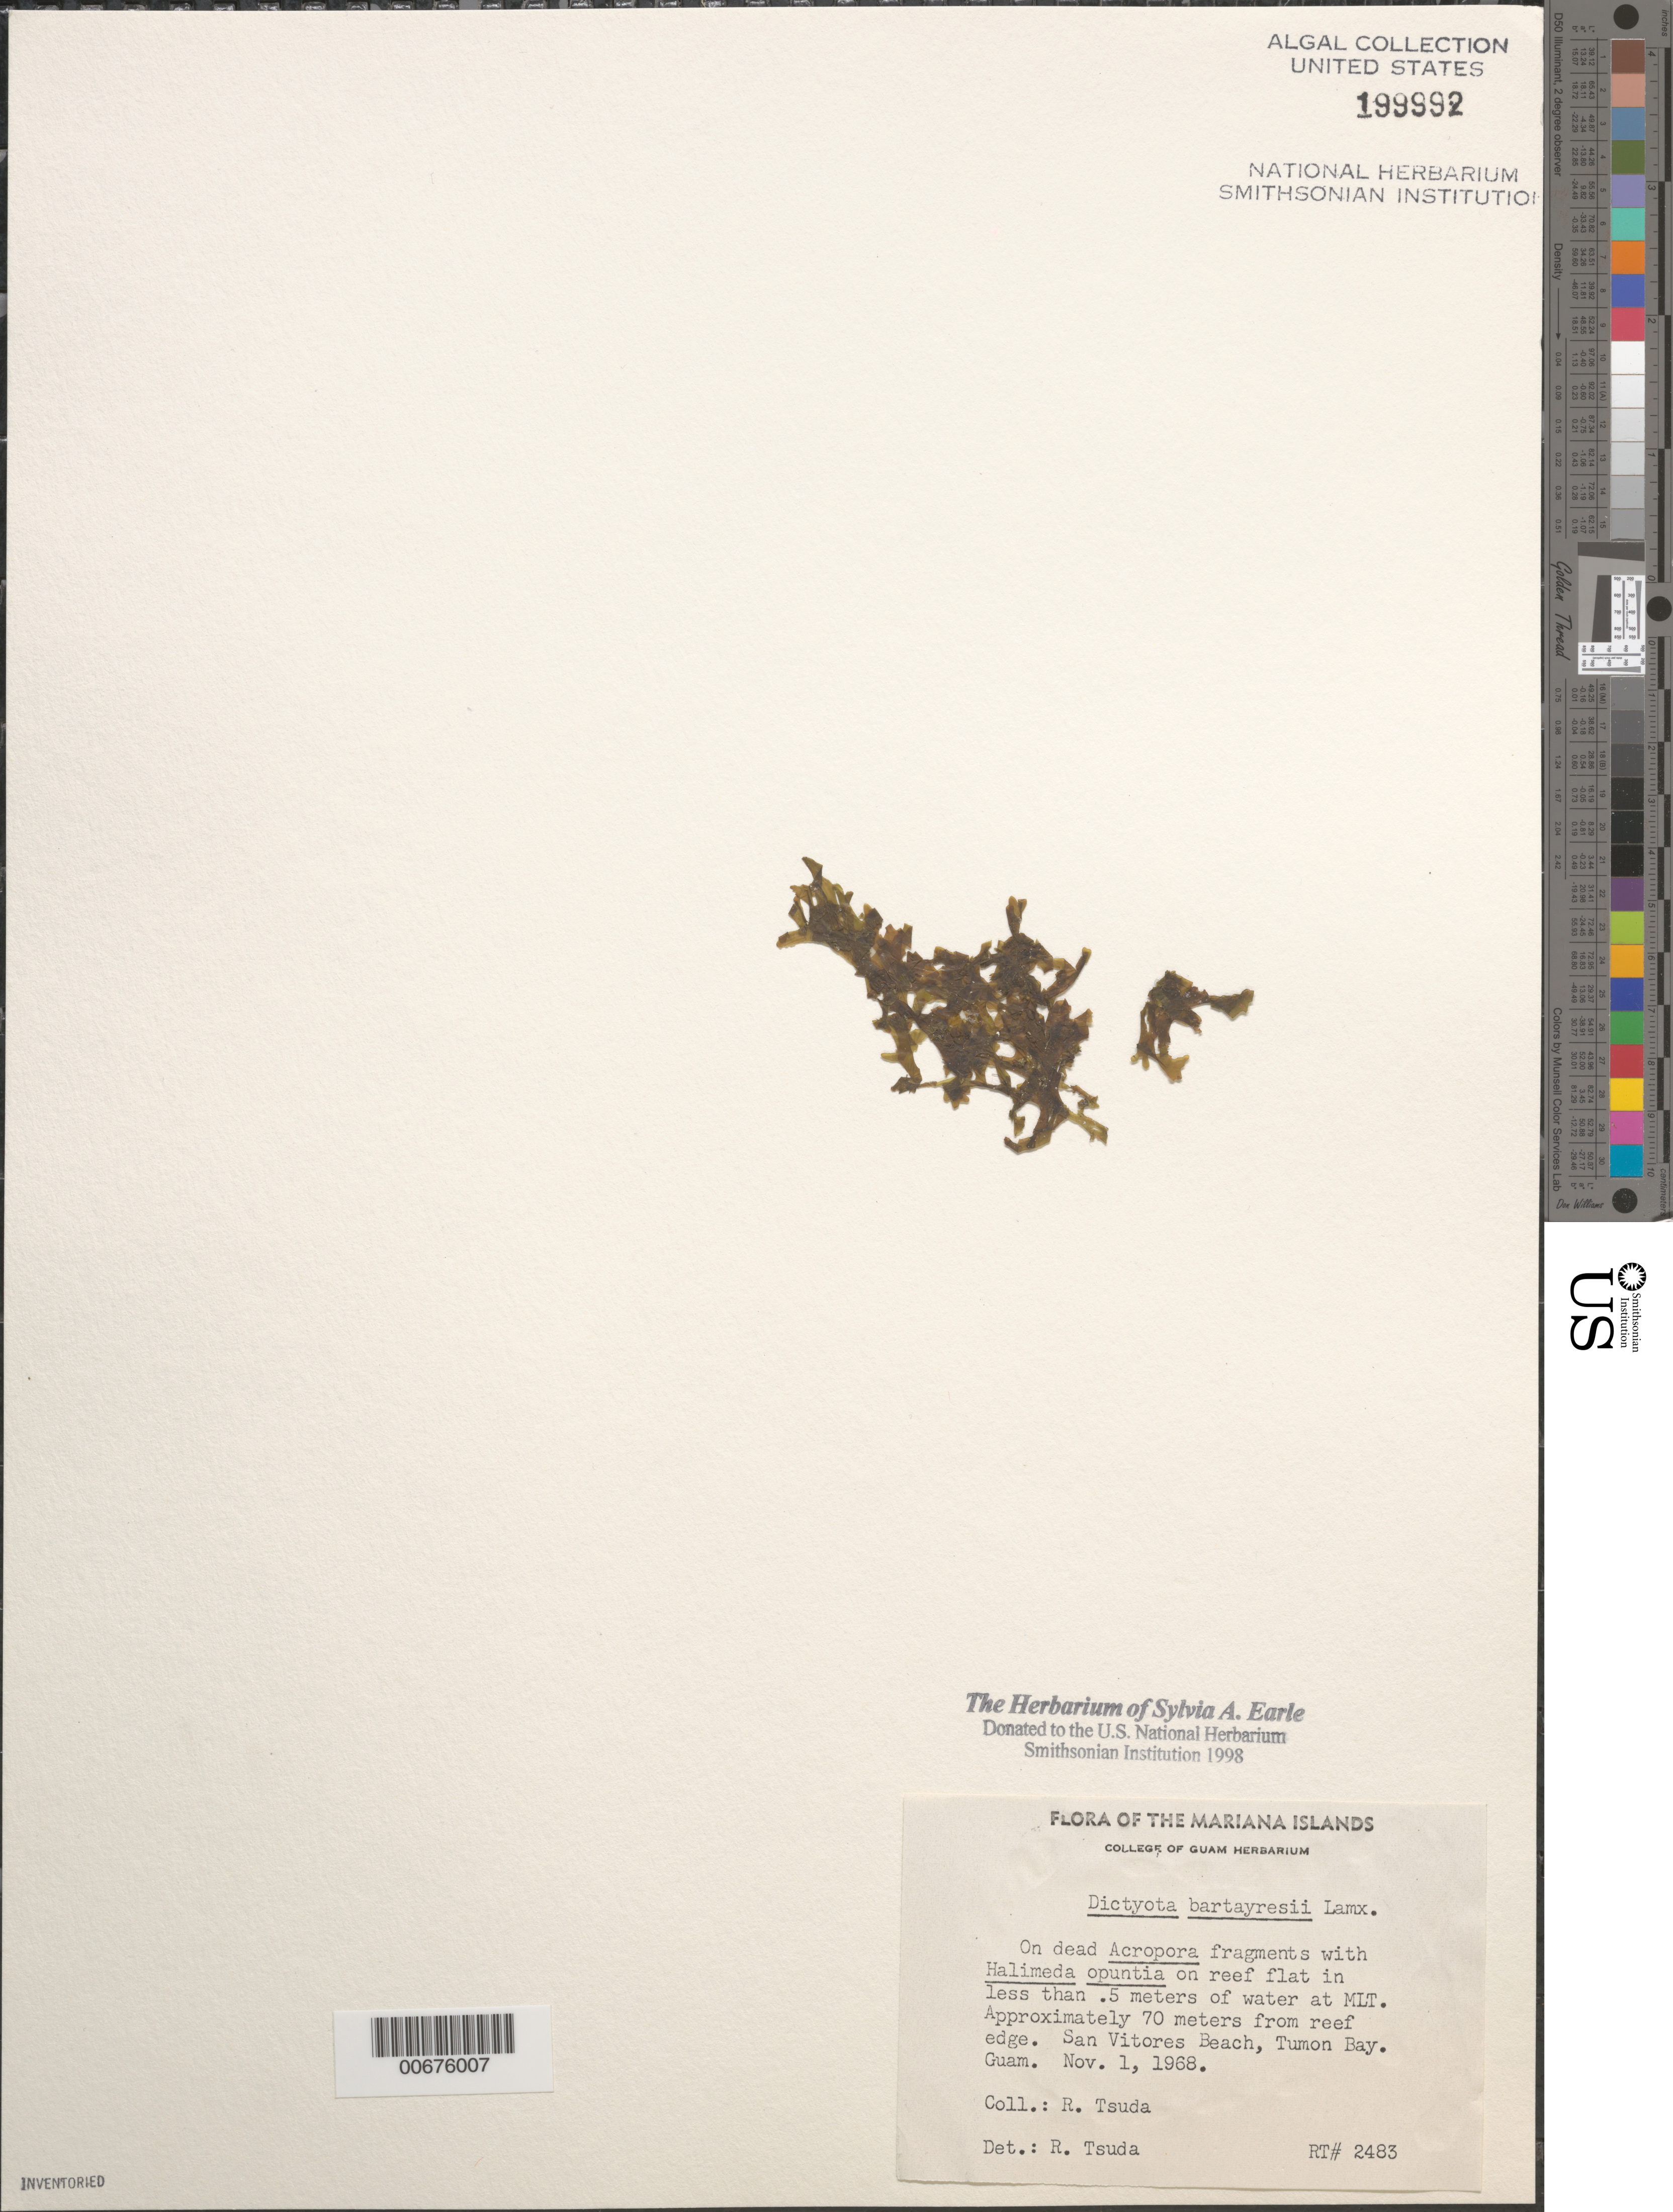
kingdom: Chromista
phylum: Ochrophyta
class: Phaeophyceae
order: Dictyotales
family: Dictyotaceae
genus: Dictyota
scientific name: Dictyota bartayresiana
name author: J.V.Lamouroux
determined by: Tsuda, R. T.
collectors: R. Tsuda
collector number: Rt 2483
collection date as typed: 01 Nov 1968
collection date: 1968-11-01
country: Guam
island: Guam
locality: San Vitores Beach, Tumon Bay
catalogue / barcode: US 199992